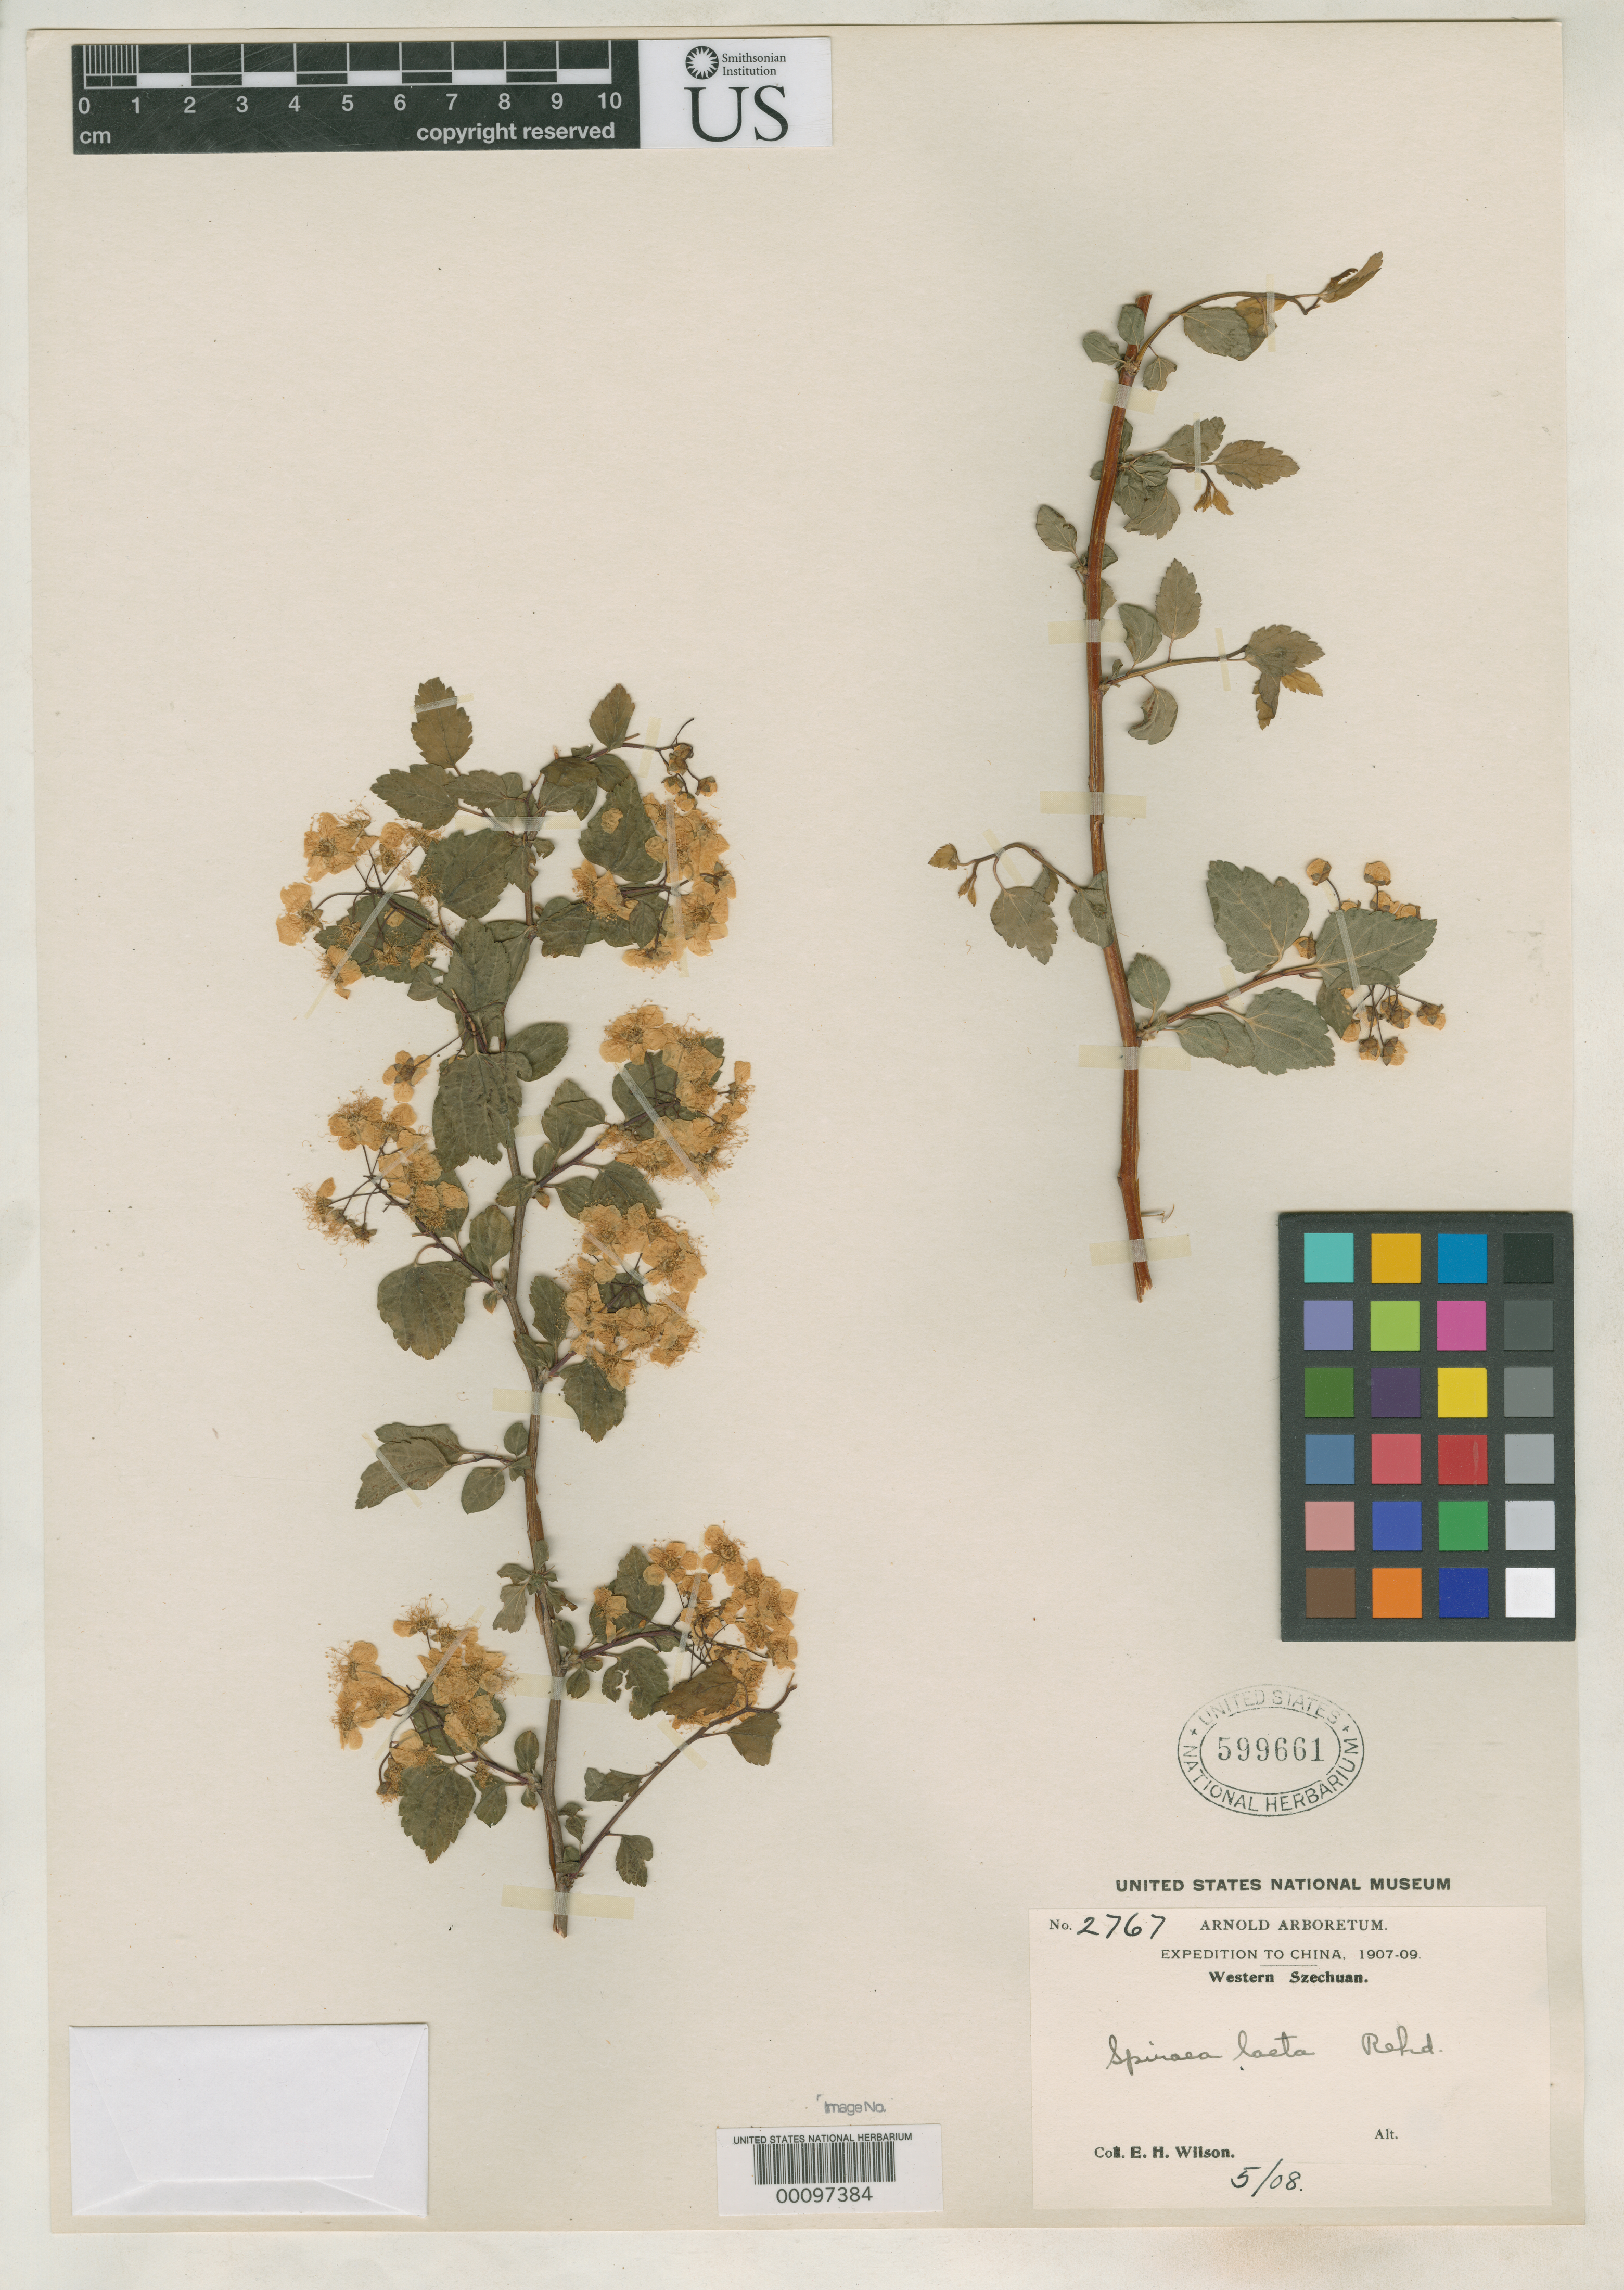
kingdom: Plantae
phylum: Tracheophyta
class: Magnoliopsida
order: Rosales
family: Rosaceae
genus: Spiraea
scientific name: Spiraea laeta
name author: Rehder in Sarg.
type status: Isotype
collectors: E. H. Wilson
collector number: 2767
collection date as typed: May 1908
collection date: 1908-05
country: China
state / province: Sichuan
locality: Fei-yueh-ling, Ching-chi Hsien.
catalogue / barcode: US 599661